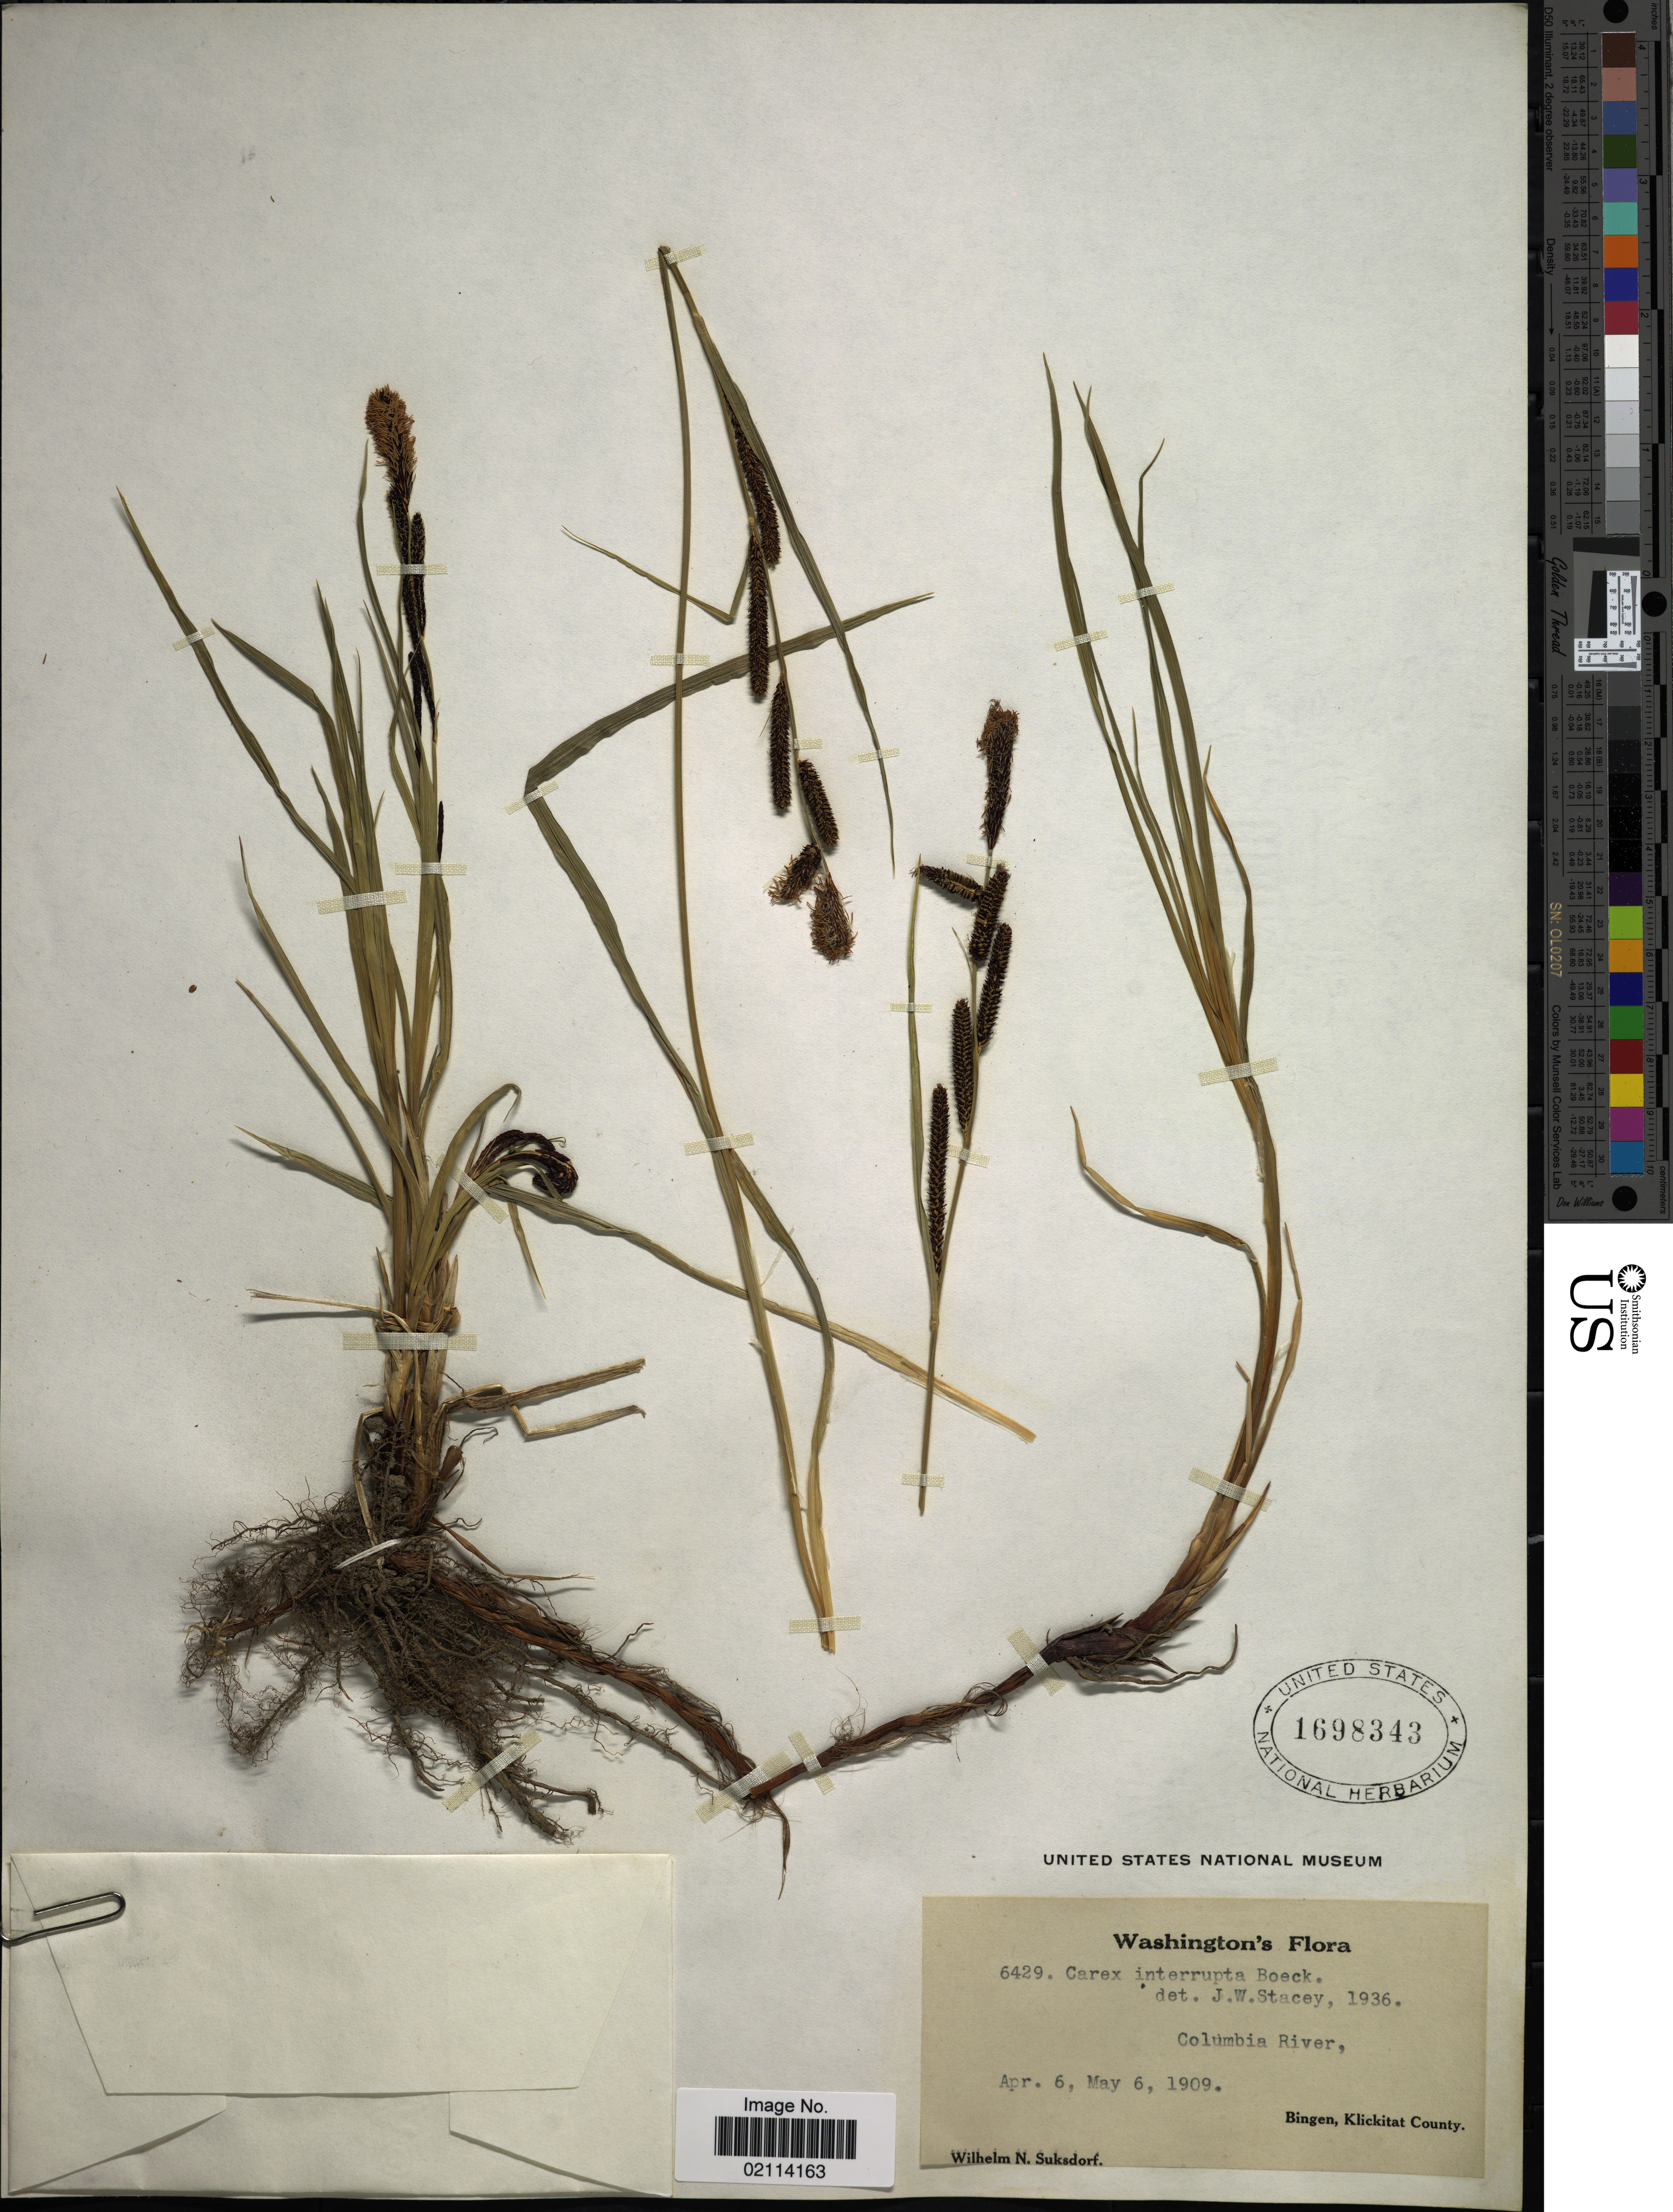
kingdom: Plantae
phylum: Tracheophyta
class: Liliopsida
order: Poales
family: Cyperaceae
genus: Carex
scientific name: Carex interrupta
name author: Boeckeler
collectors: W. N. Suksdorf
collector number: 6429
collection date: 1909-04-06/1909-05-06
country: United States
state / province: Washington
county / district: Klickitat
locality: Columbia River, Bingen, Klickitat County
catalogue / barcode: US 1698343